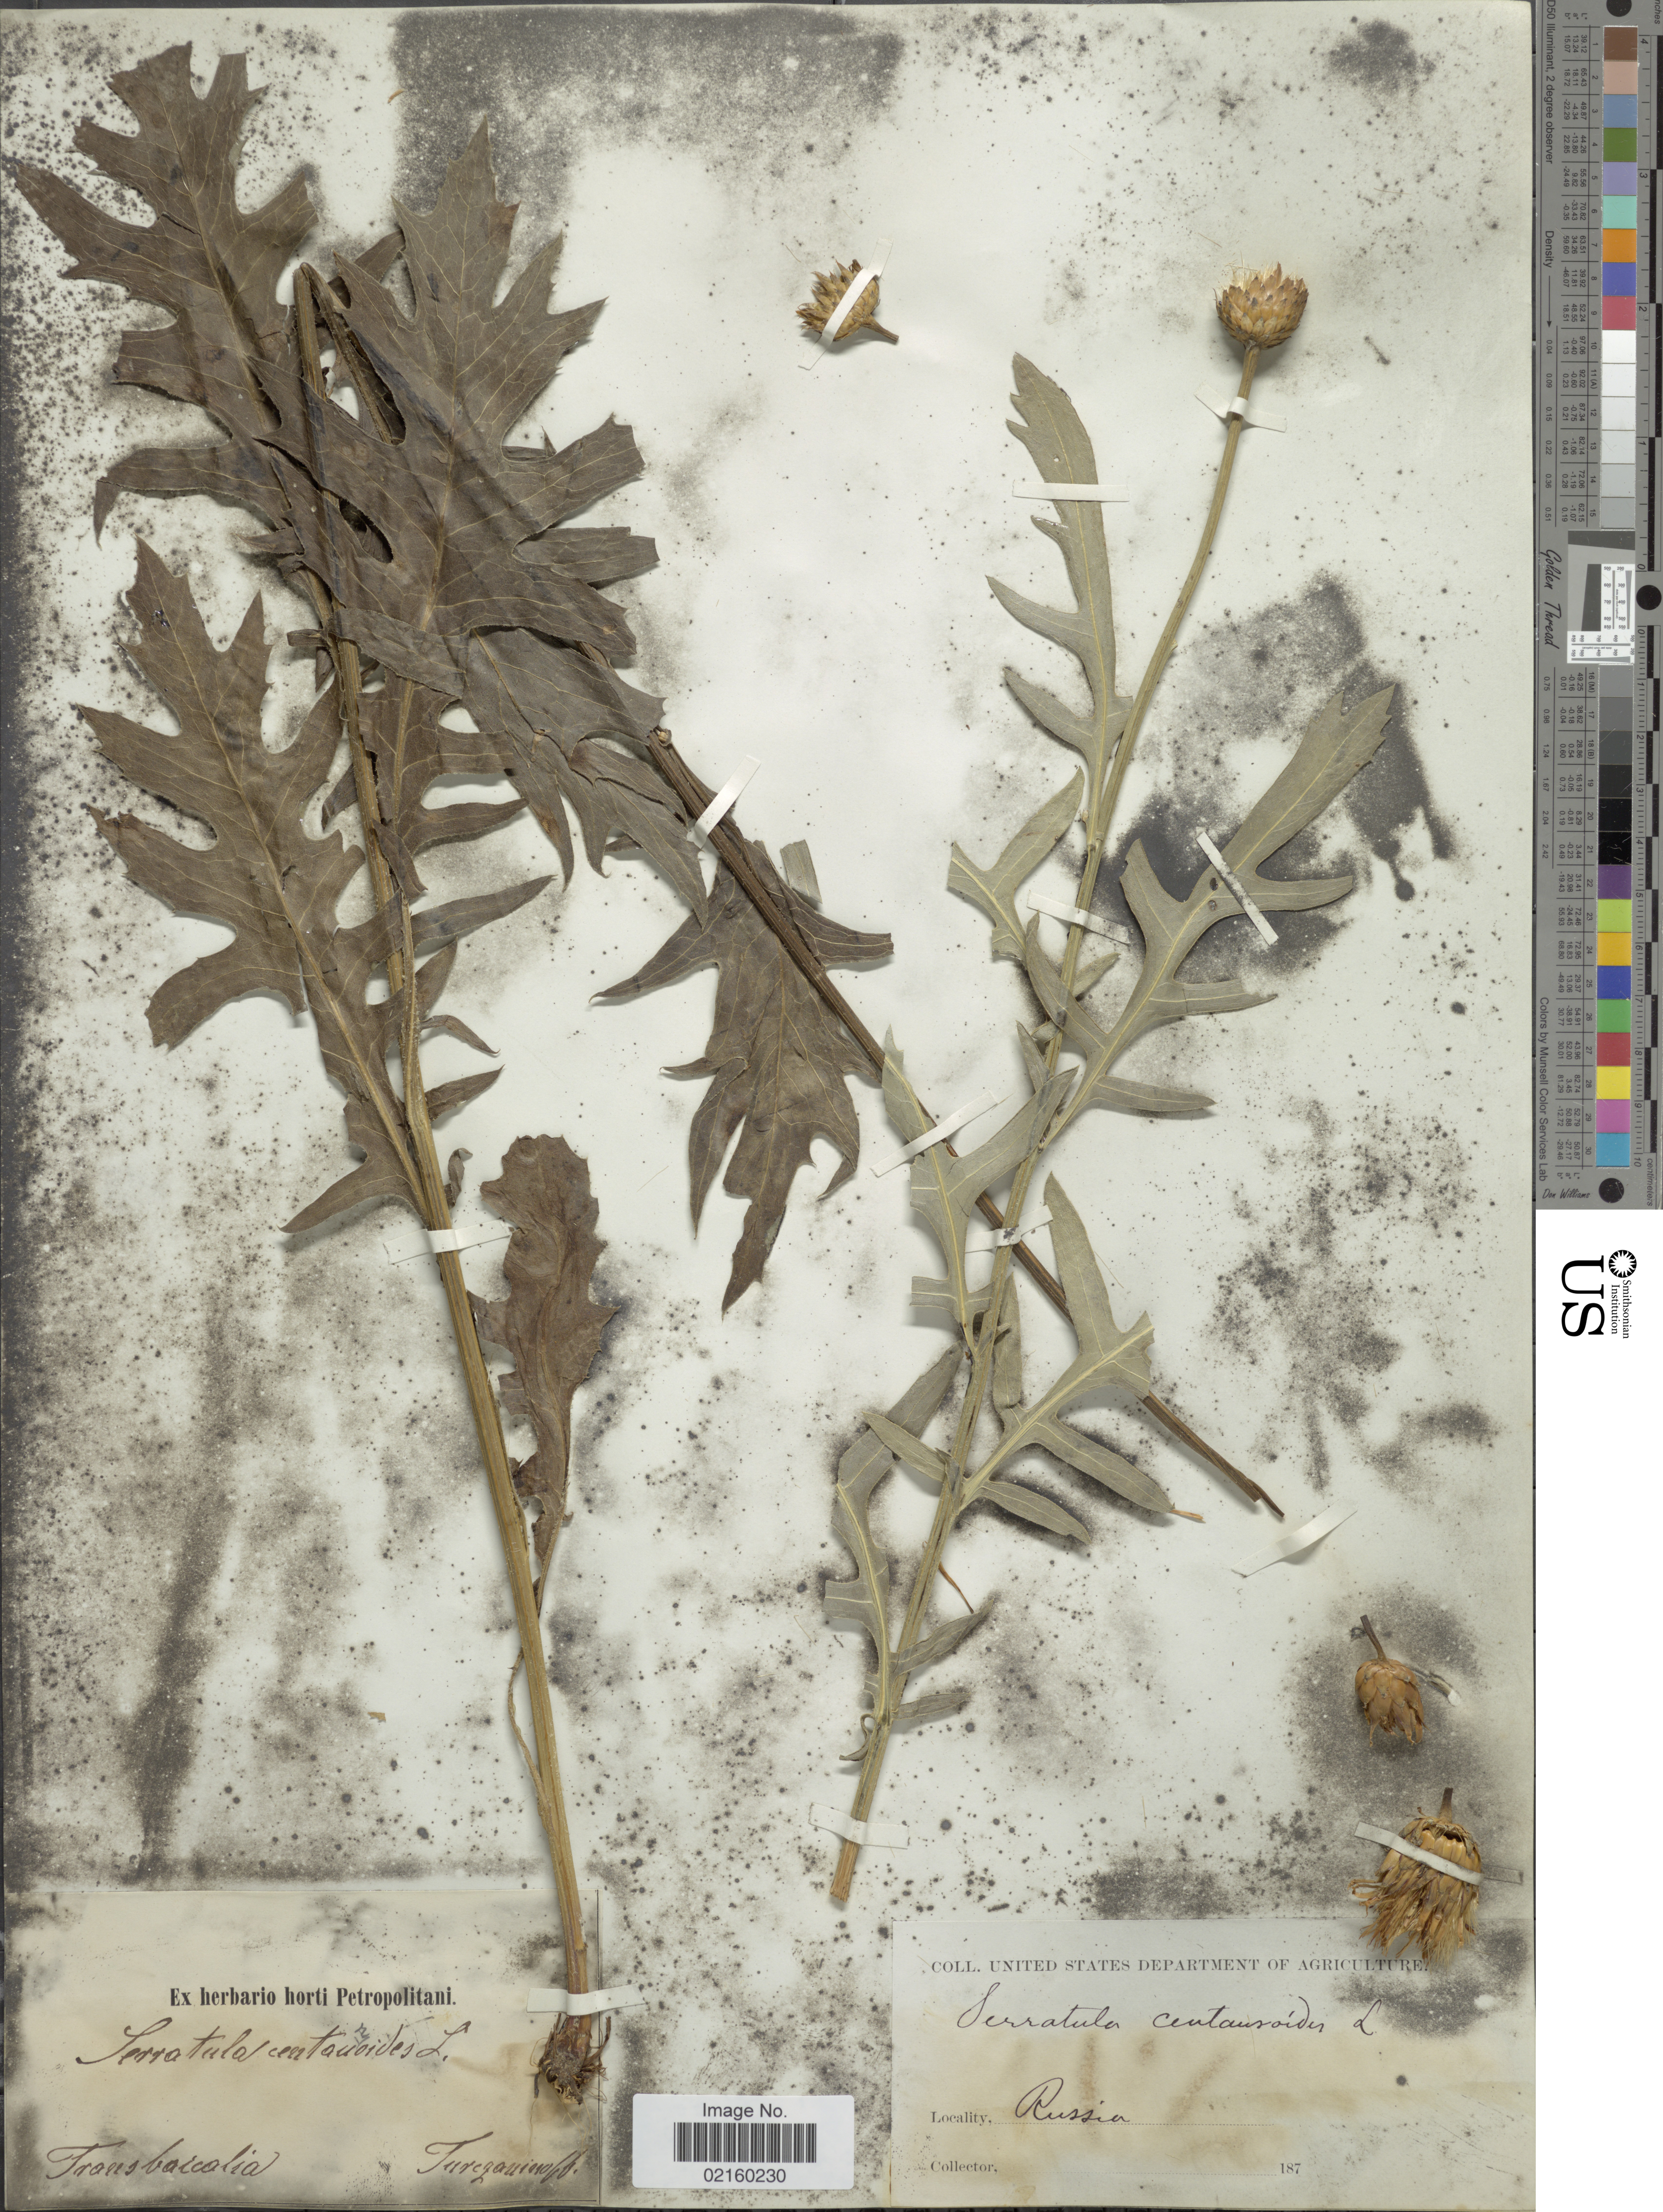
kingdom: Plantae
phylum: Tracheophyta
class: Magnoliopsida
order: Asterales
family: Asteraceae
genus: Serratula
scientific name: Serratula centauroides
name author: L.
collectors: N. Turczaninow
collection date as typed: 187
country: Russian Federation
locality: Russia, Transbaicalia